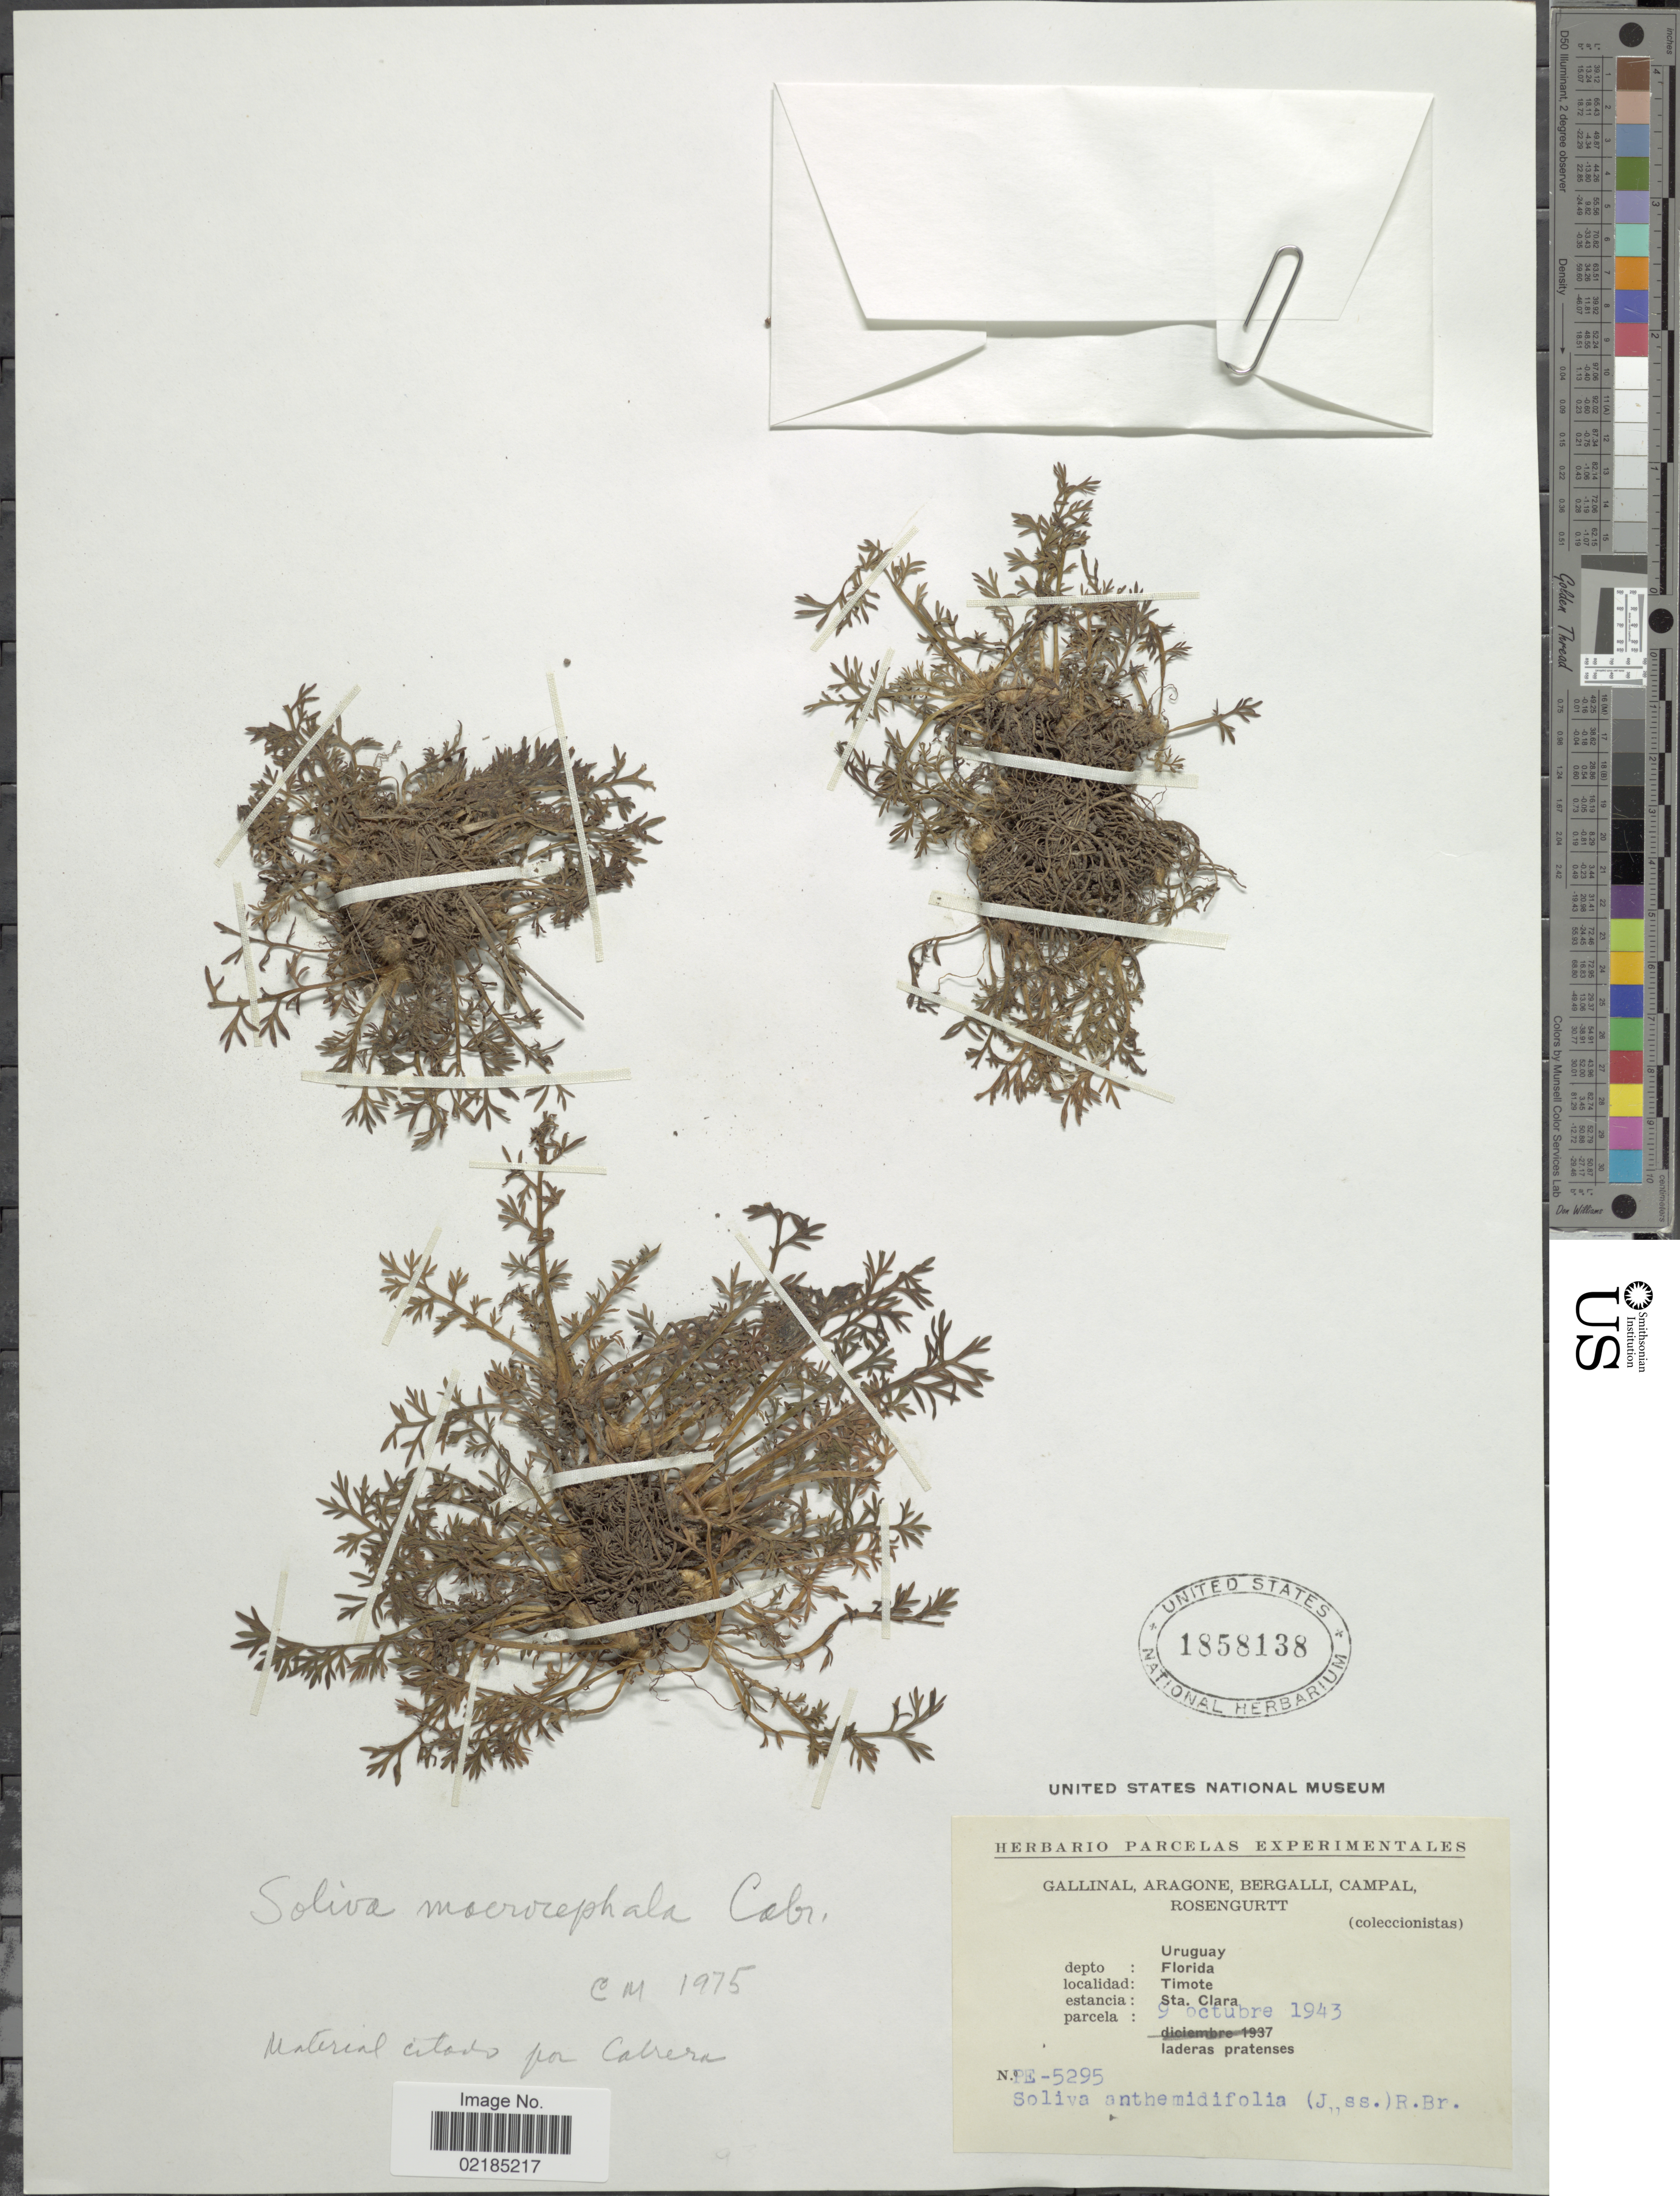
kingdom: Plantae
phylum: Tracheophyta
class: Magnoliopsida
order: Asterales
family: Asteraceae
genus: Soliva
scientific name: Soliva macrocephala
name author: Cabrera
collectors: -. Gallinal, -- Aragone, -- Bergalli, -- Campal & Rosengurtt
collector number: E-5295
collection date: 1943-10-09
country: Uruguay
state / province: Florida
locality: Depto:Florida. Timote. Estancia: Sta. Clara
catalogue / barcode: US 1858138